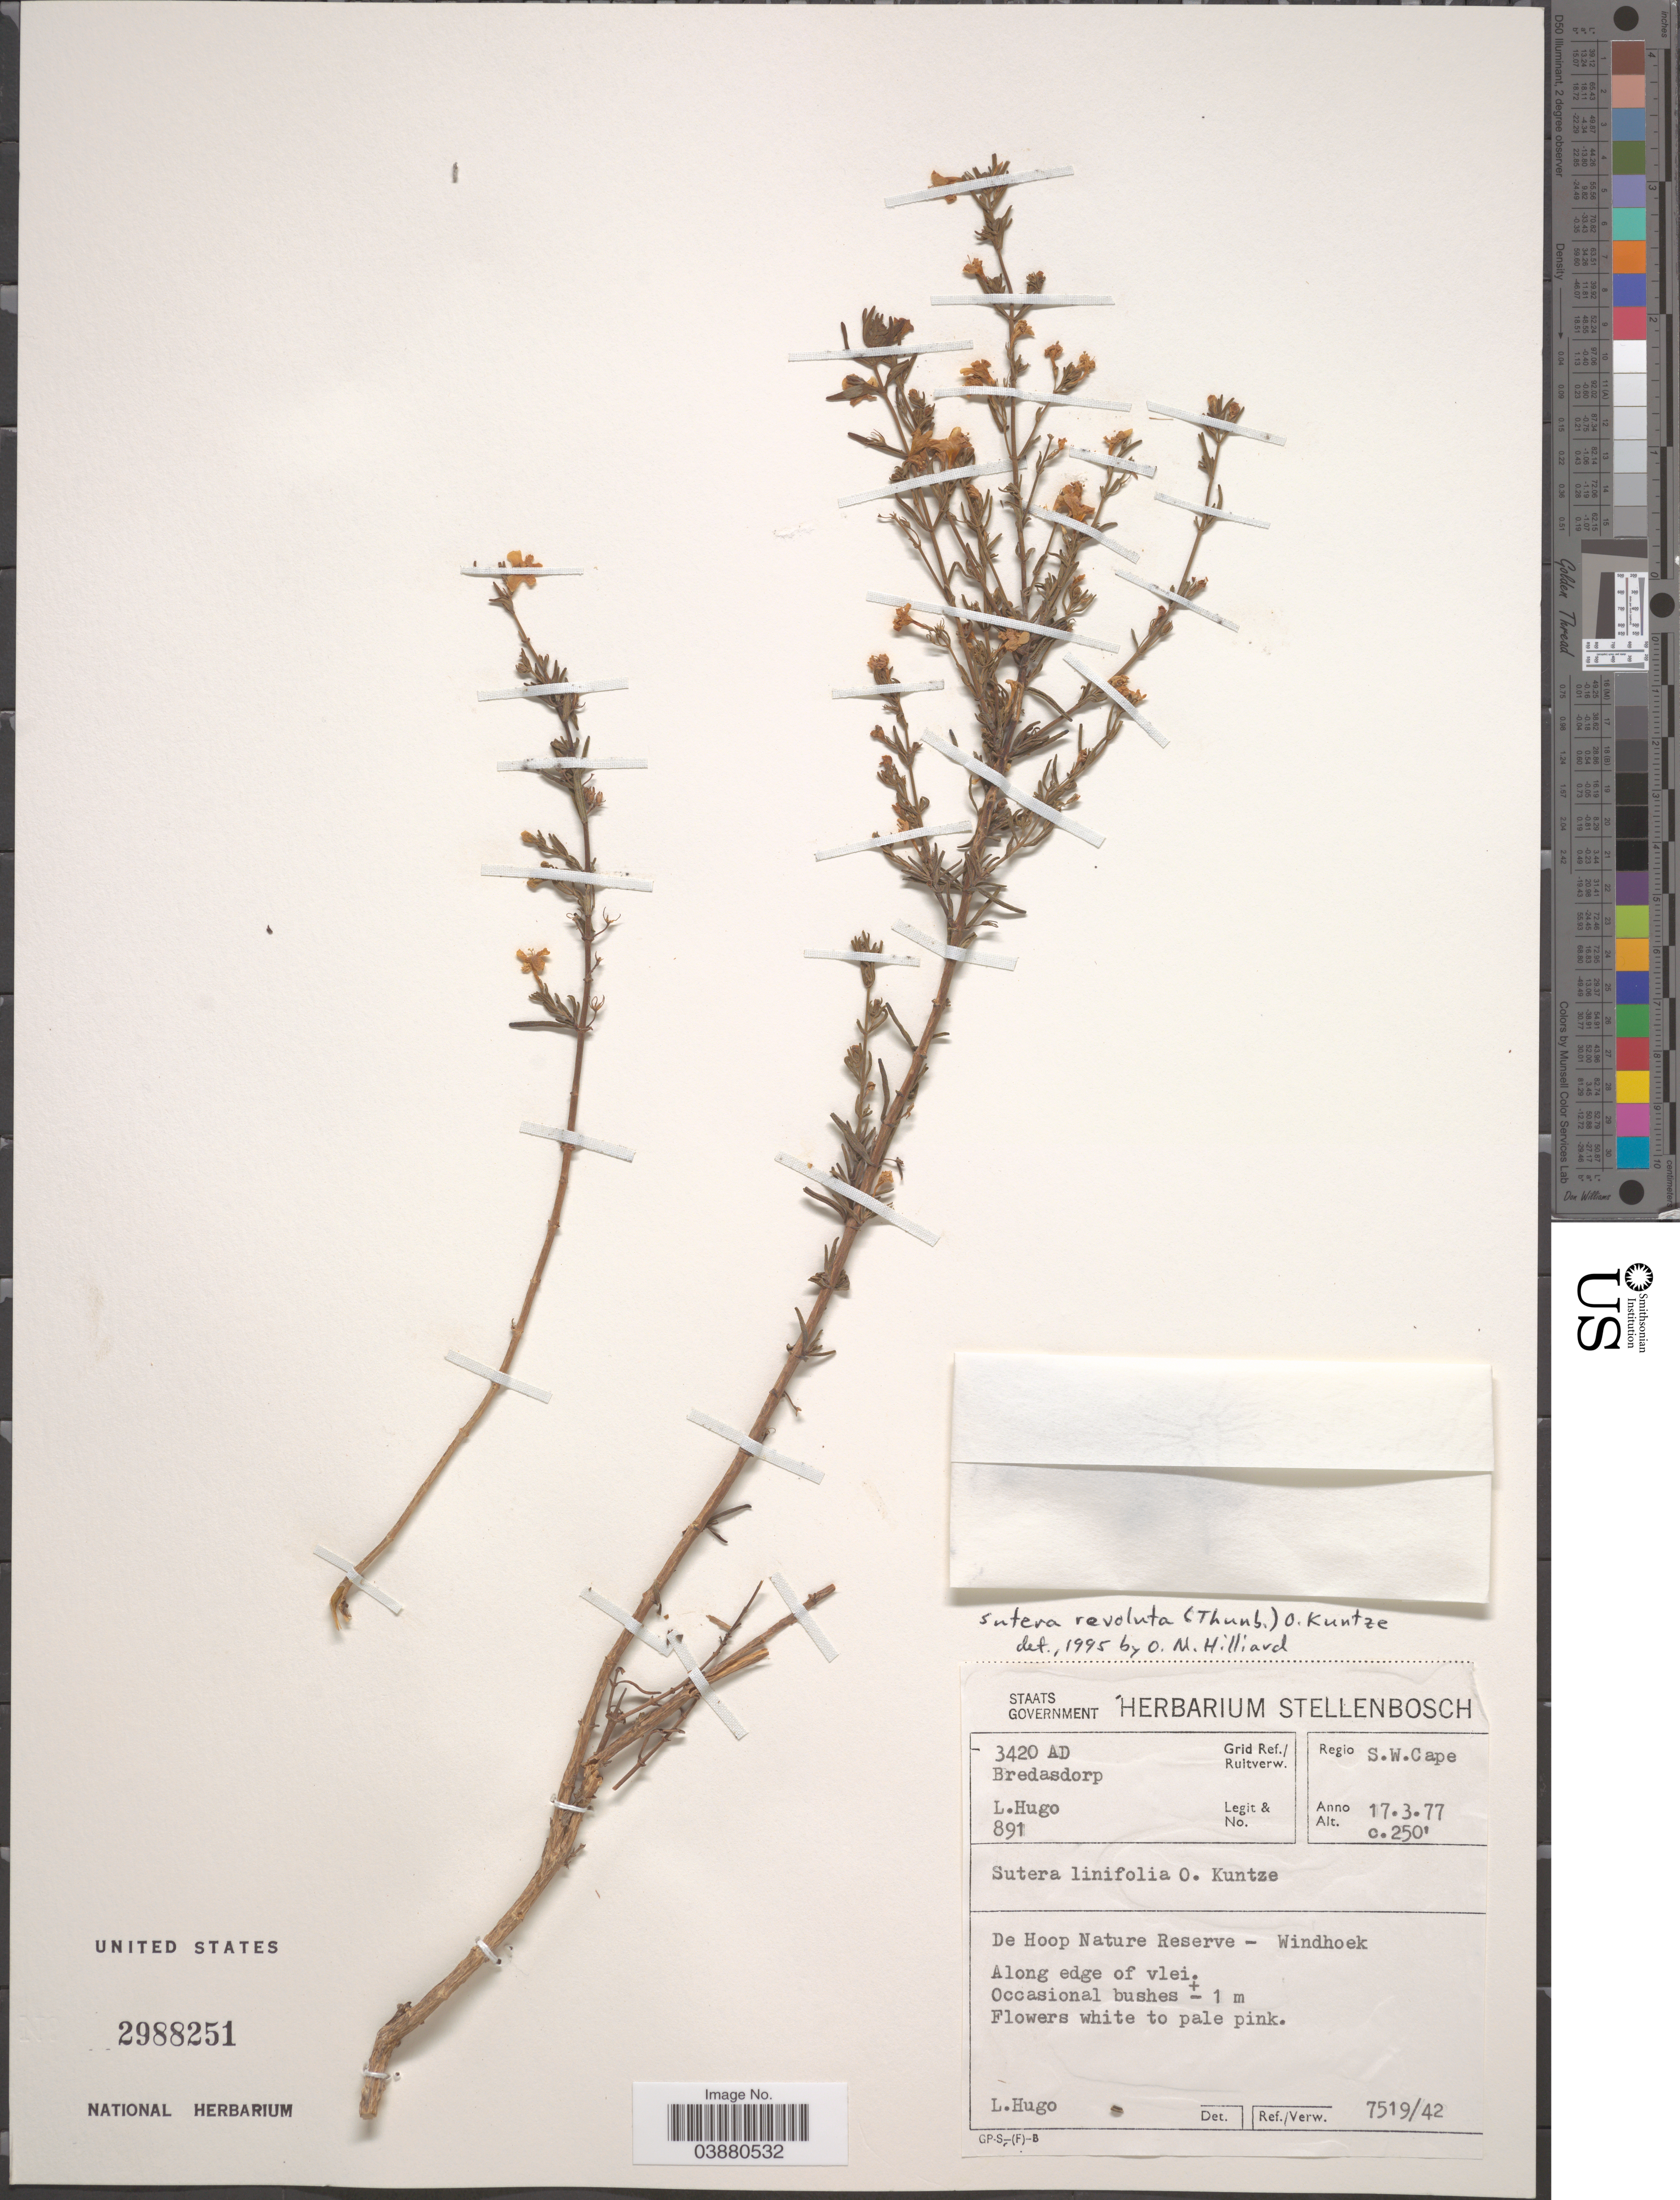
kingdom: Plantae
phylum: Tracheophyta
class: Magnoliopsida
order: Lamiales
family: Scrophulariaceae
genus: Sutera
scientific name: Sutera revoluta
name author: (Thunb.) Kuntze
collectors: L. Hugo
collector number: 891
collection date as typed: Transcribed d/m/y: 17/3/77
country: South Africa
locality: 3420 AD Bredasdorp. Grid Ref./Ruitverw. Regio S.W. Cape. De Hoop Nature Reserve-Windhoek. Along edge of vlei.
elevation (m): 76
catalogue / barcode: US 2988251